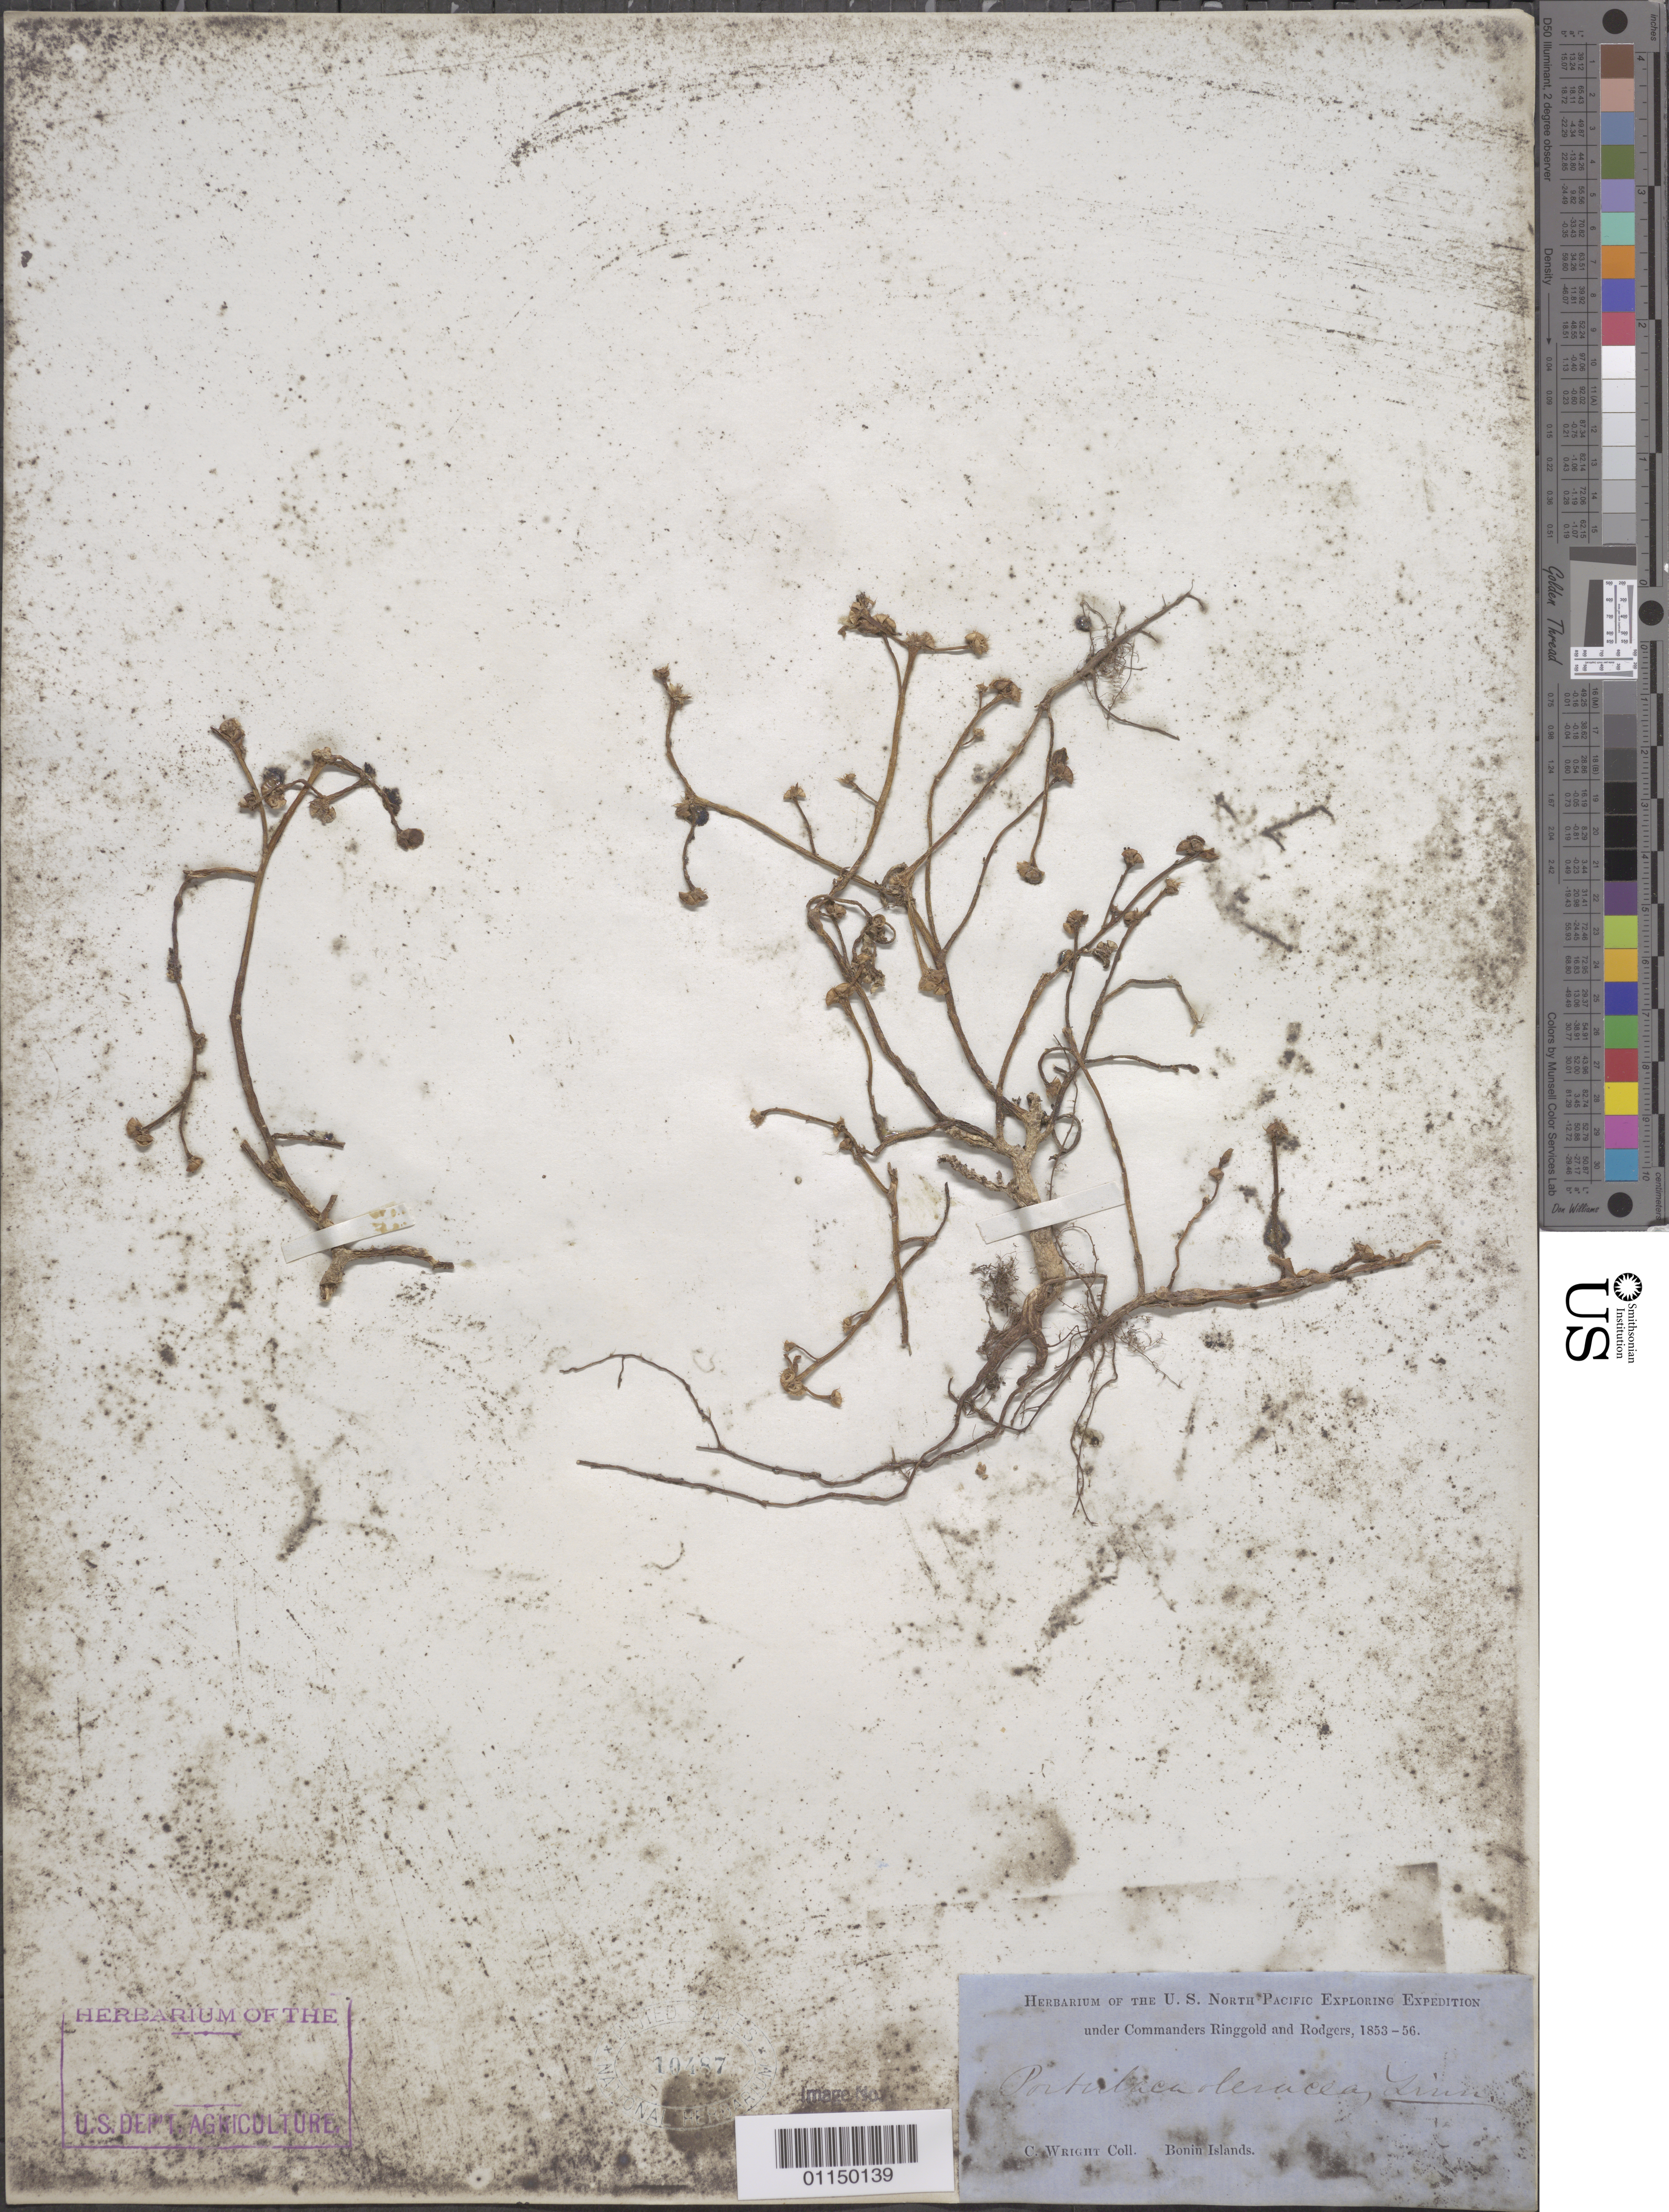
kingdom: Plantae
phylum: Tracheophyta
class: Magnoliopsida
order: Caryophyllales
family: Portulacaceae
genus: Portulaca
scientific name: Portulaca oleracea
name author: L.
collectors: C. Wright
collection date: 1853/1856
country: Japan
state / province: Tokyo, Federal City of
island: Bonin Islands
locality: Bonin Islands.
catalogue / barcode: US 10487